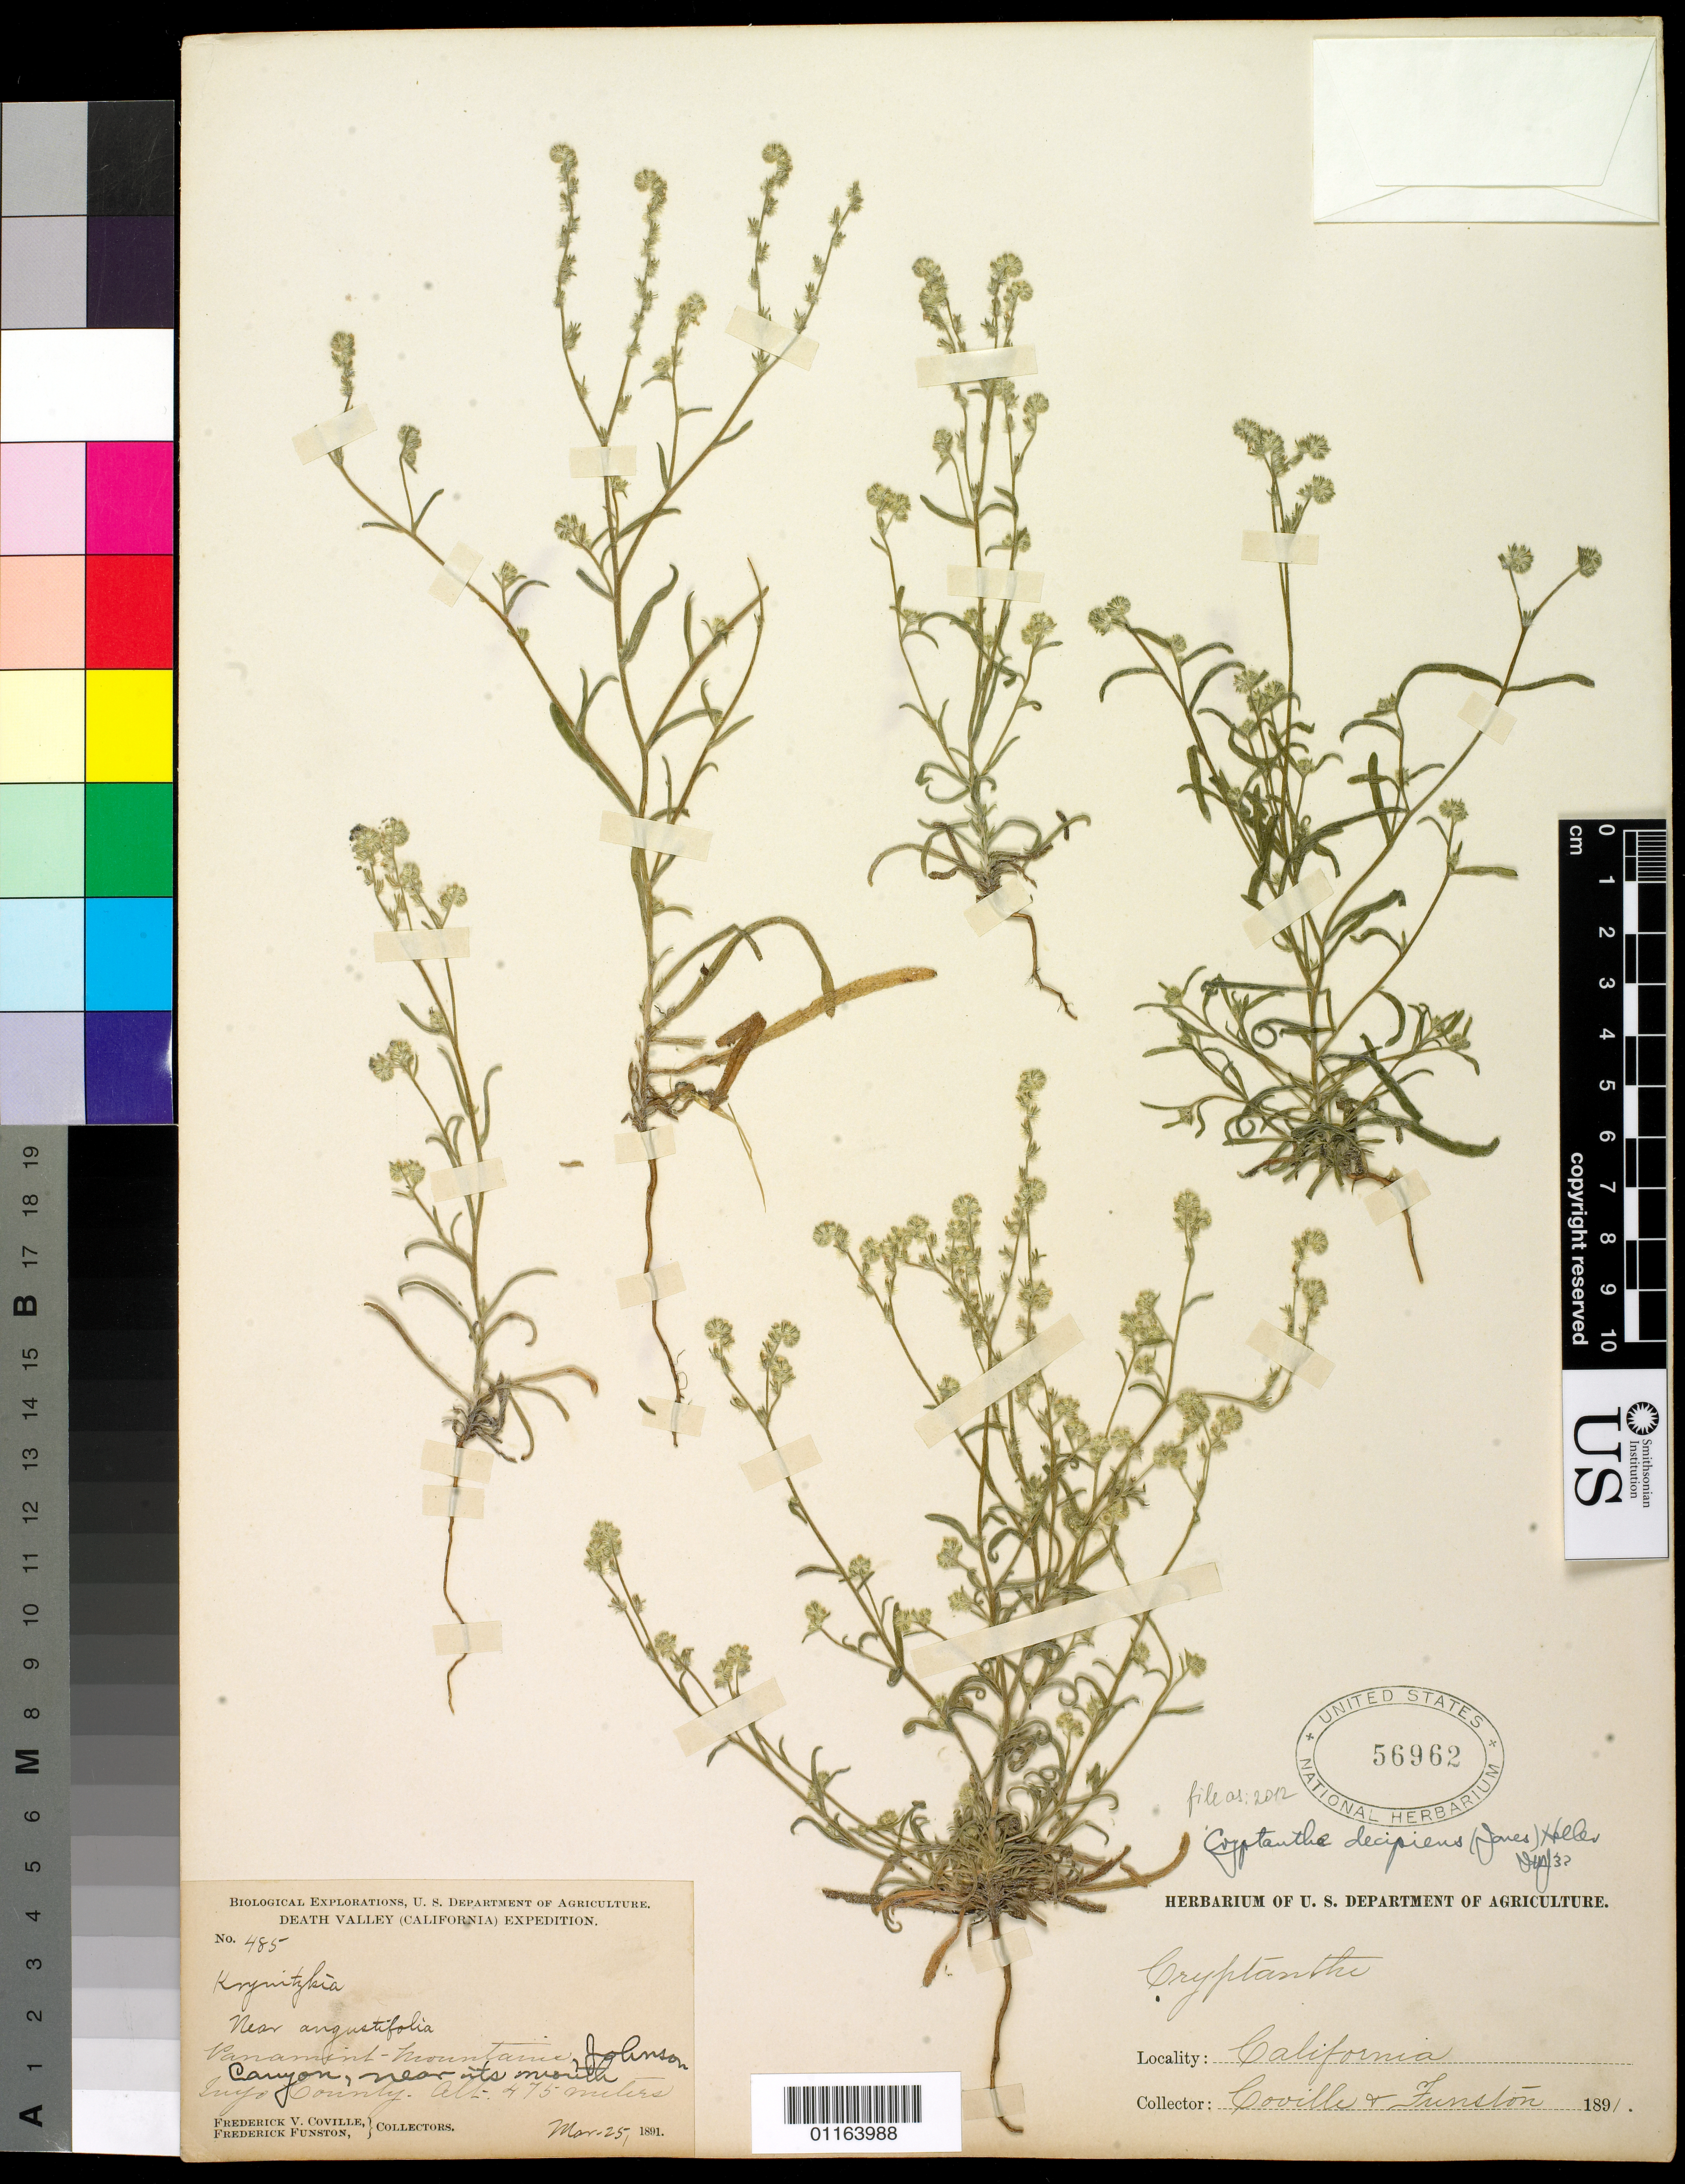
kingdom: Plantae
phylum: Tracheophyta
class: Magnoliopsida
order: Boraginales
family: Boraginaceae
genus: Cryptantha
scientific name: Cryptantha decipiens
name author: (M.E. Jones) A. Heller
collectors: F. V. Coville & F. Funston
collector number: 485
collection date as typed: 25 Mar 1891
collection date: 1891-03-25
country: United States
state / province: California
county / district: Inyo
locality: Panamint Mountains, Johnson Canyon, near its mouth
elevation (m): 475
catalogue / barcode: US 56962